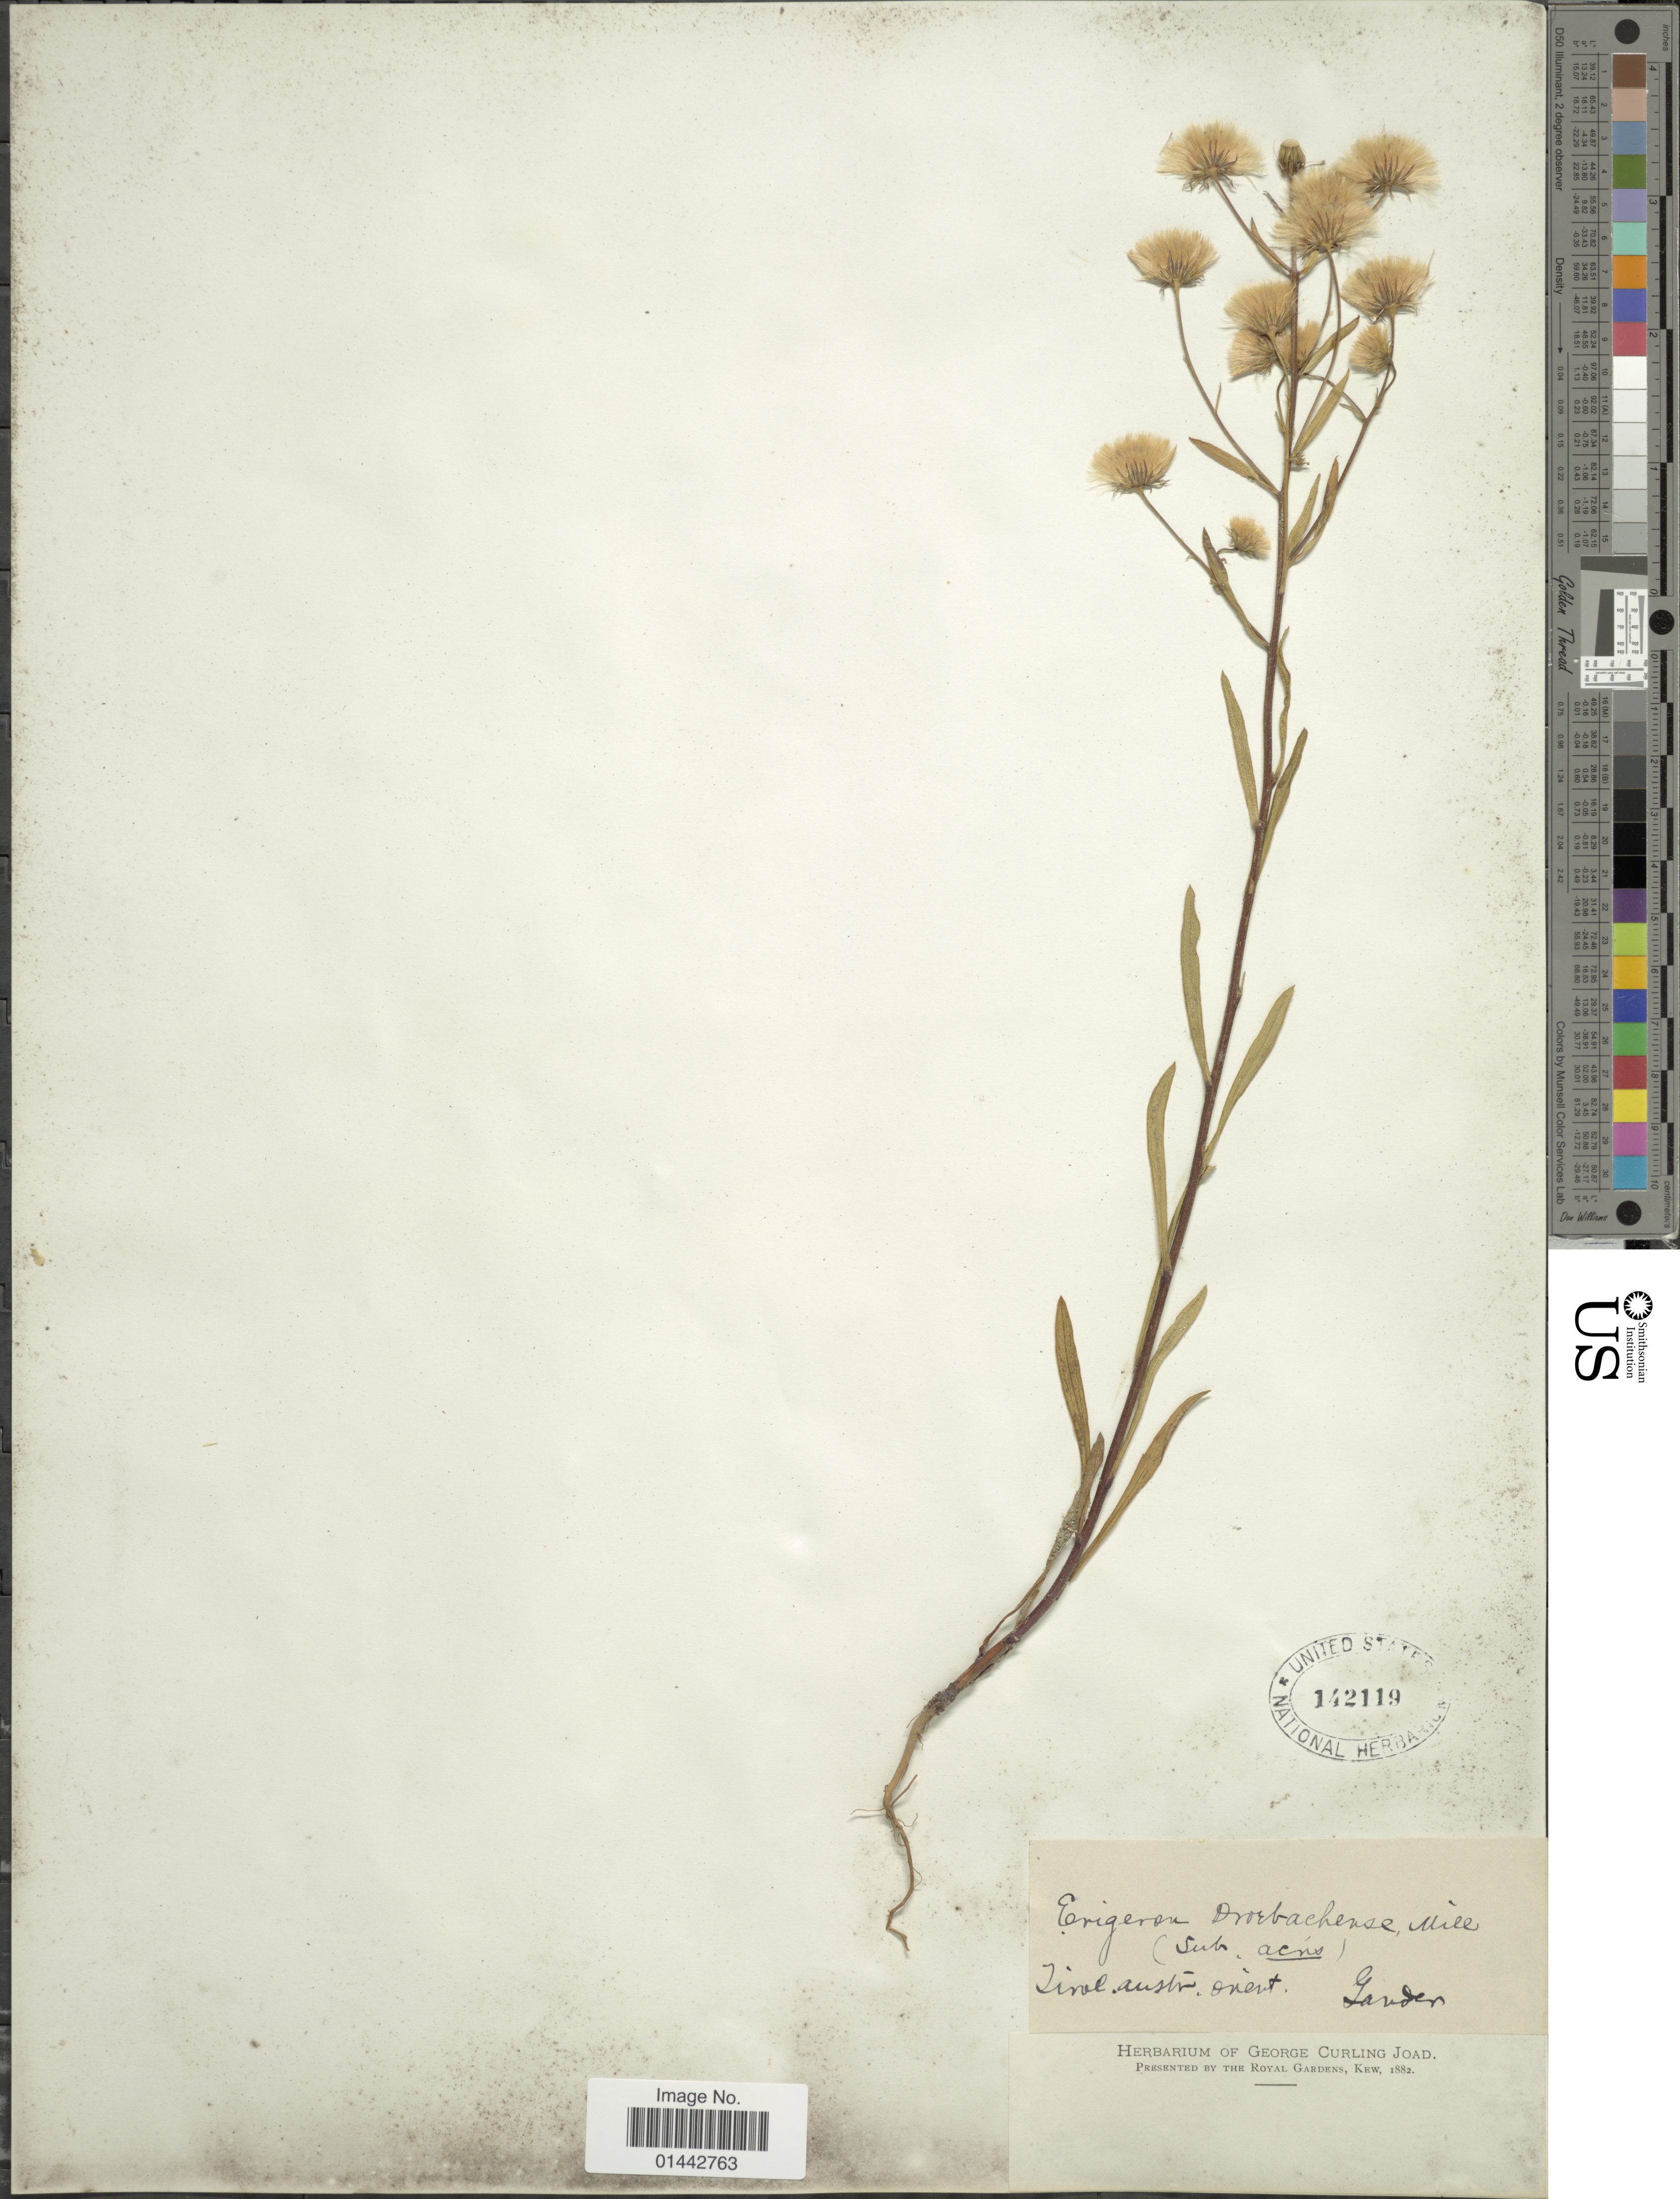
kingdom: Plantae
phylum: Tracheophyta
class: Magnoliopsida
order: Asterales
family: Asteraceae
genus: Erigeron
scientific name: Erigeron drobachiense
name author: O.F. Müll.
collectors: -- Gander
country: Austria / Italy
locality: Tirol austr. orient.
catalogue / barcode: US 142119